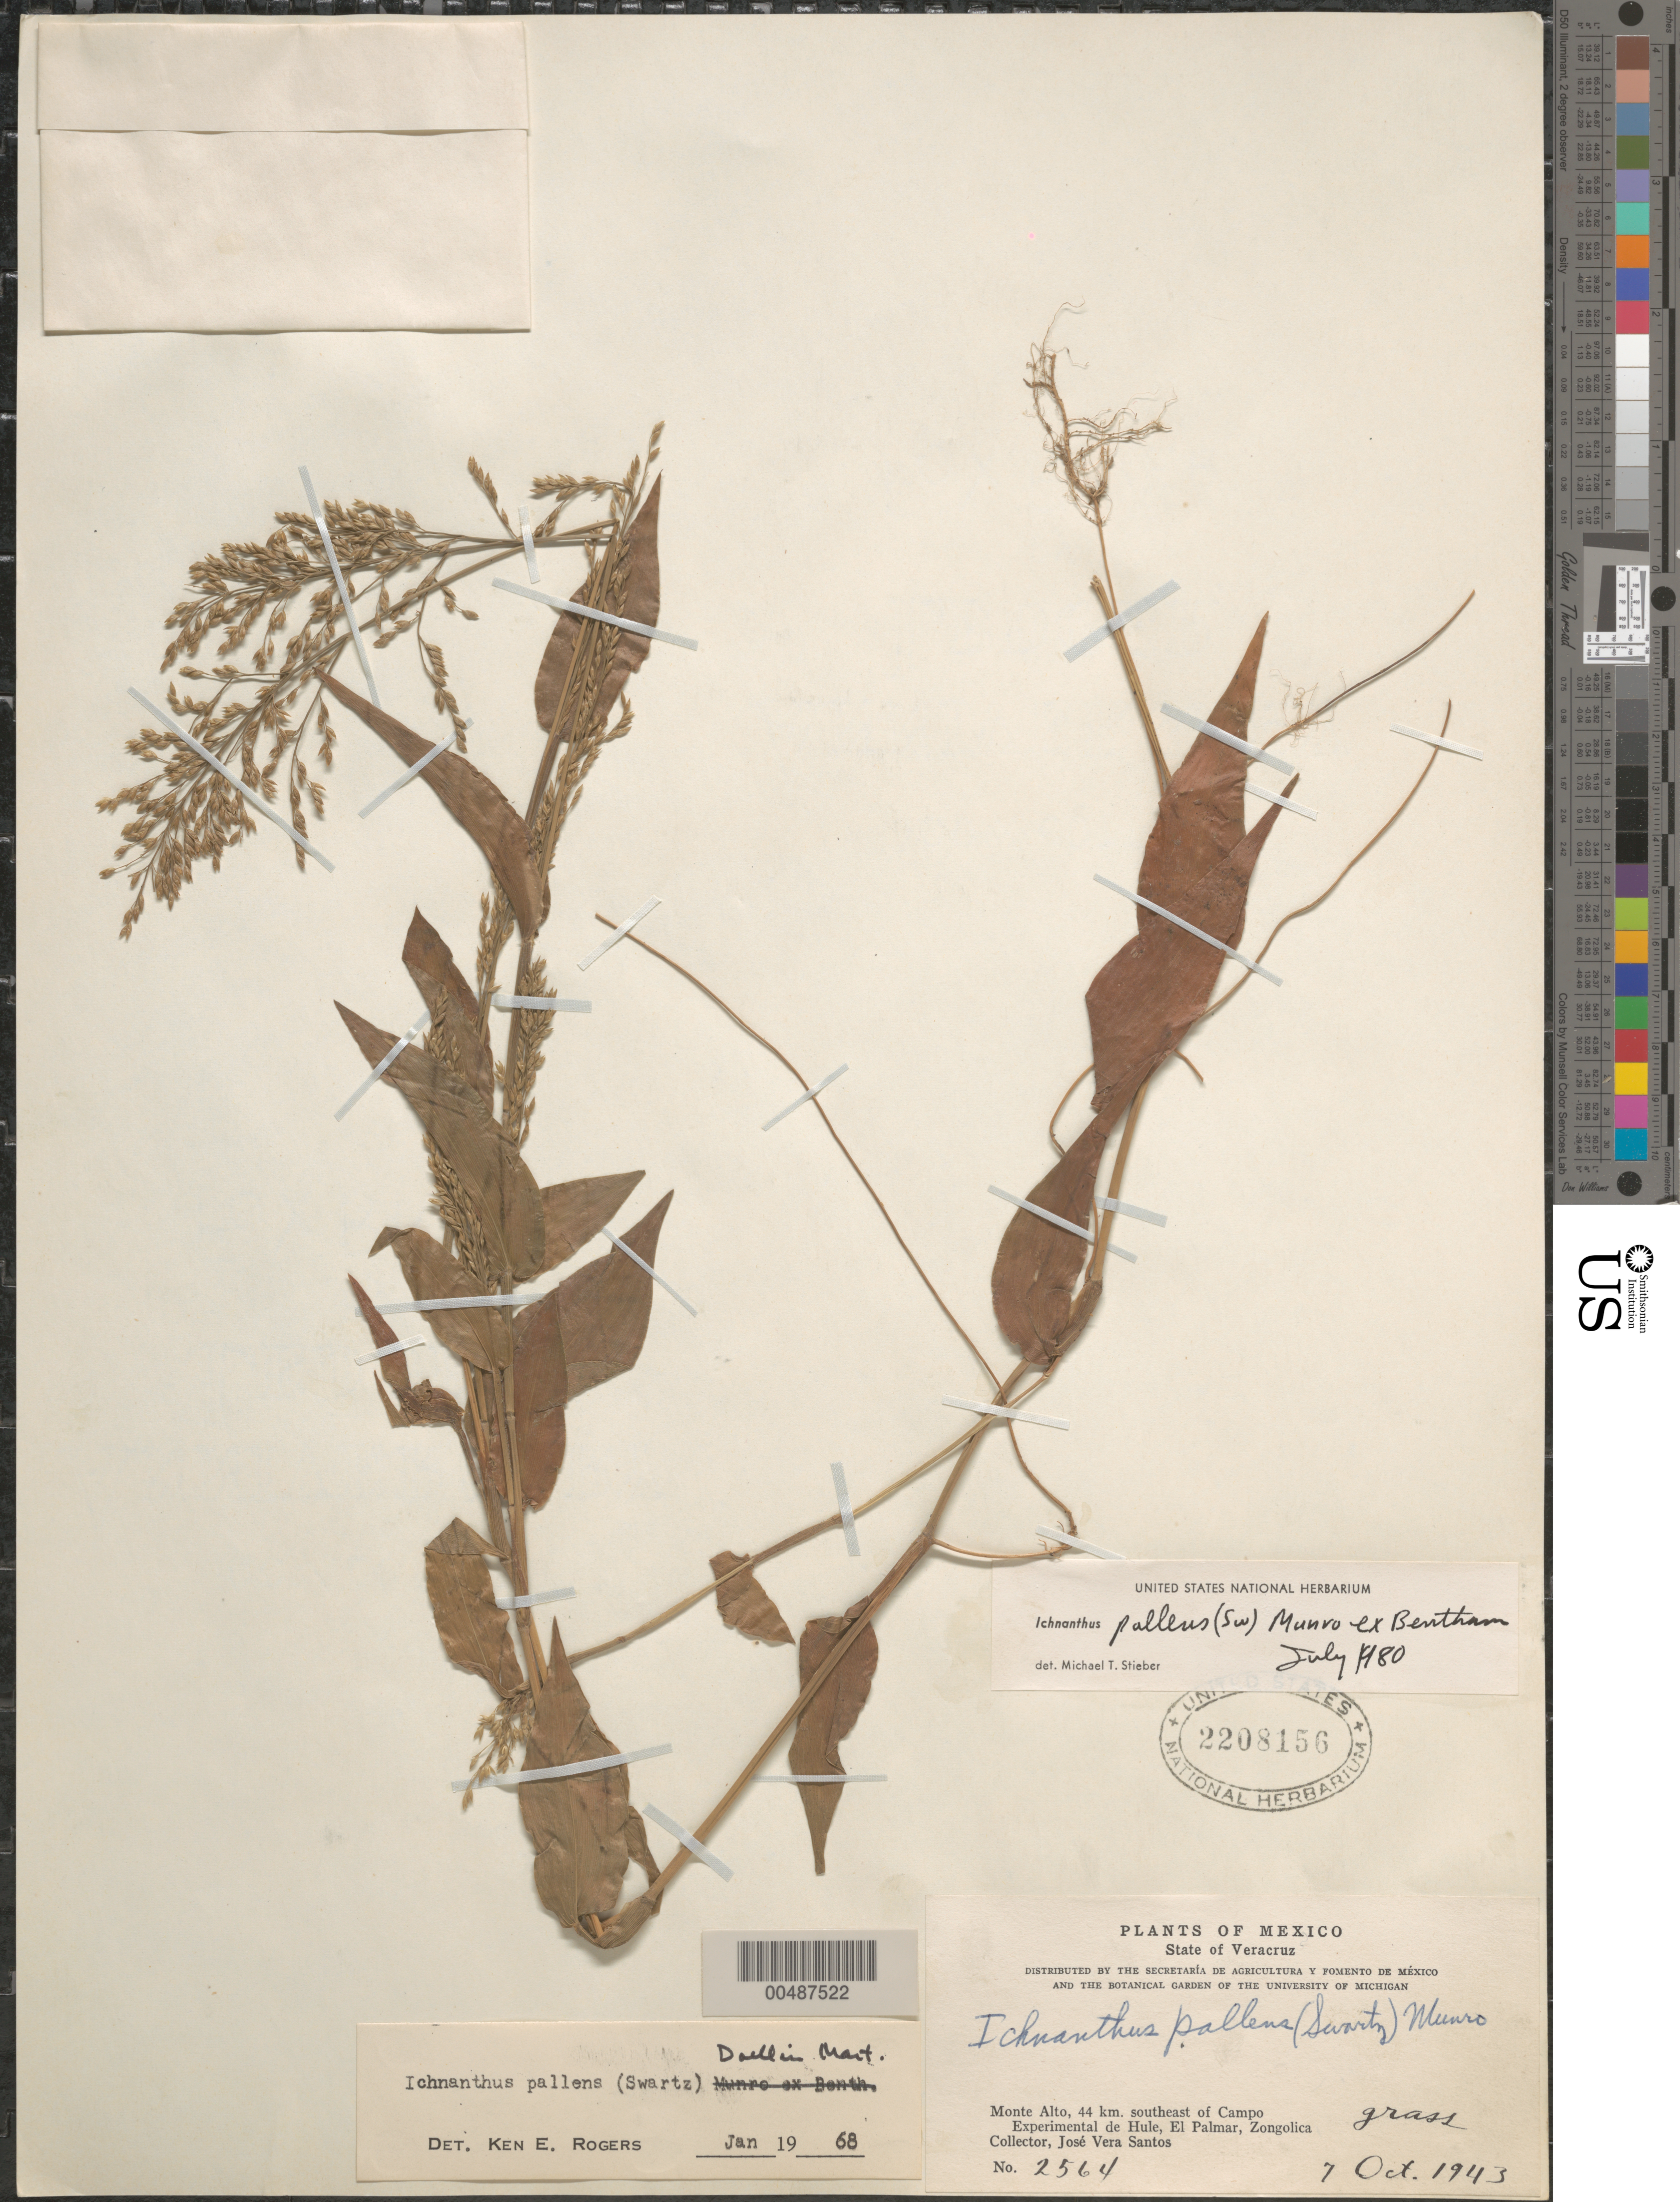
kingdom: Plantae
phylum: Tracheophyta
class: Liliopsida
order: Poales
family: Poaceae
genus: Ichnanthus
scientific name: Ichnanthus pallens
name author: (Sw.) Munro ex Benth.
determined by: Stieber, M. T.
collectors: J. V. Santos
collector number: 2564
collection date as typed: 7 Oct 1943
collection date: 1943-10-07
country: Mexico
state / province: Veracruz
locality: Monte Alto, 44 km SE of Campo Experimental de Hule, El Palmar, Zongolica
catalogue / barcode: US 2208156